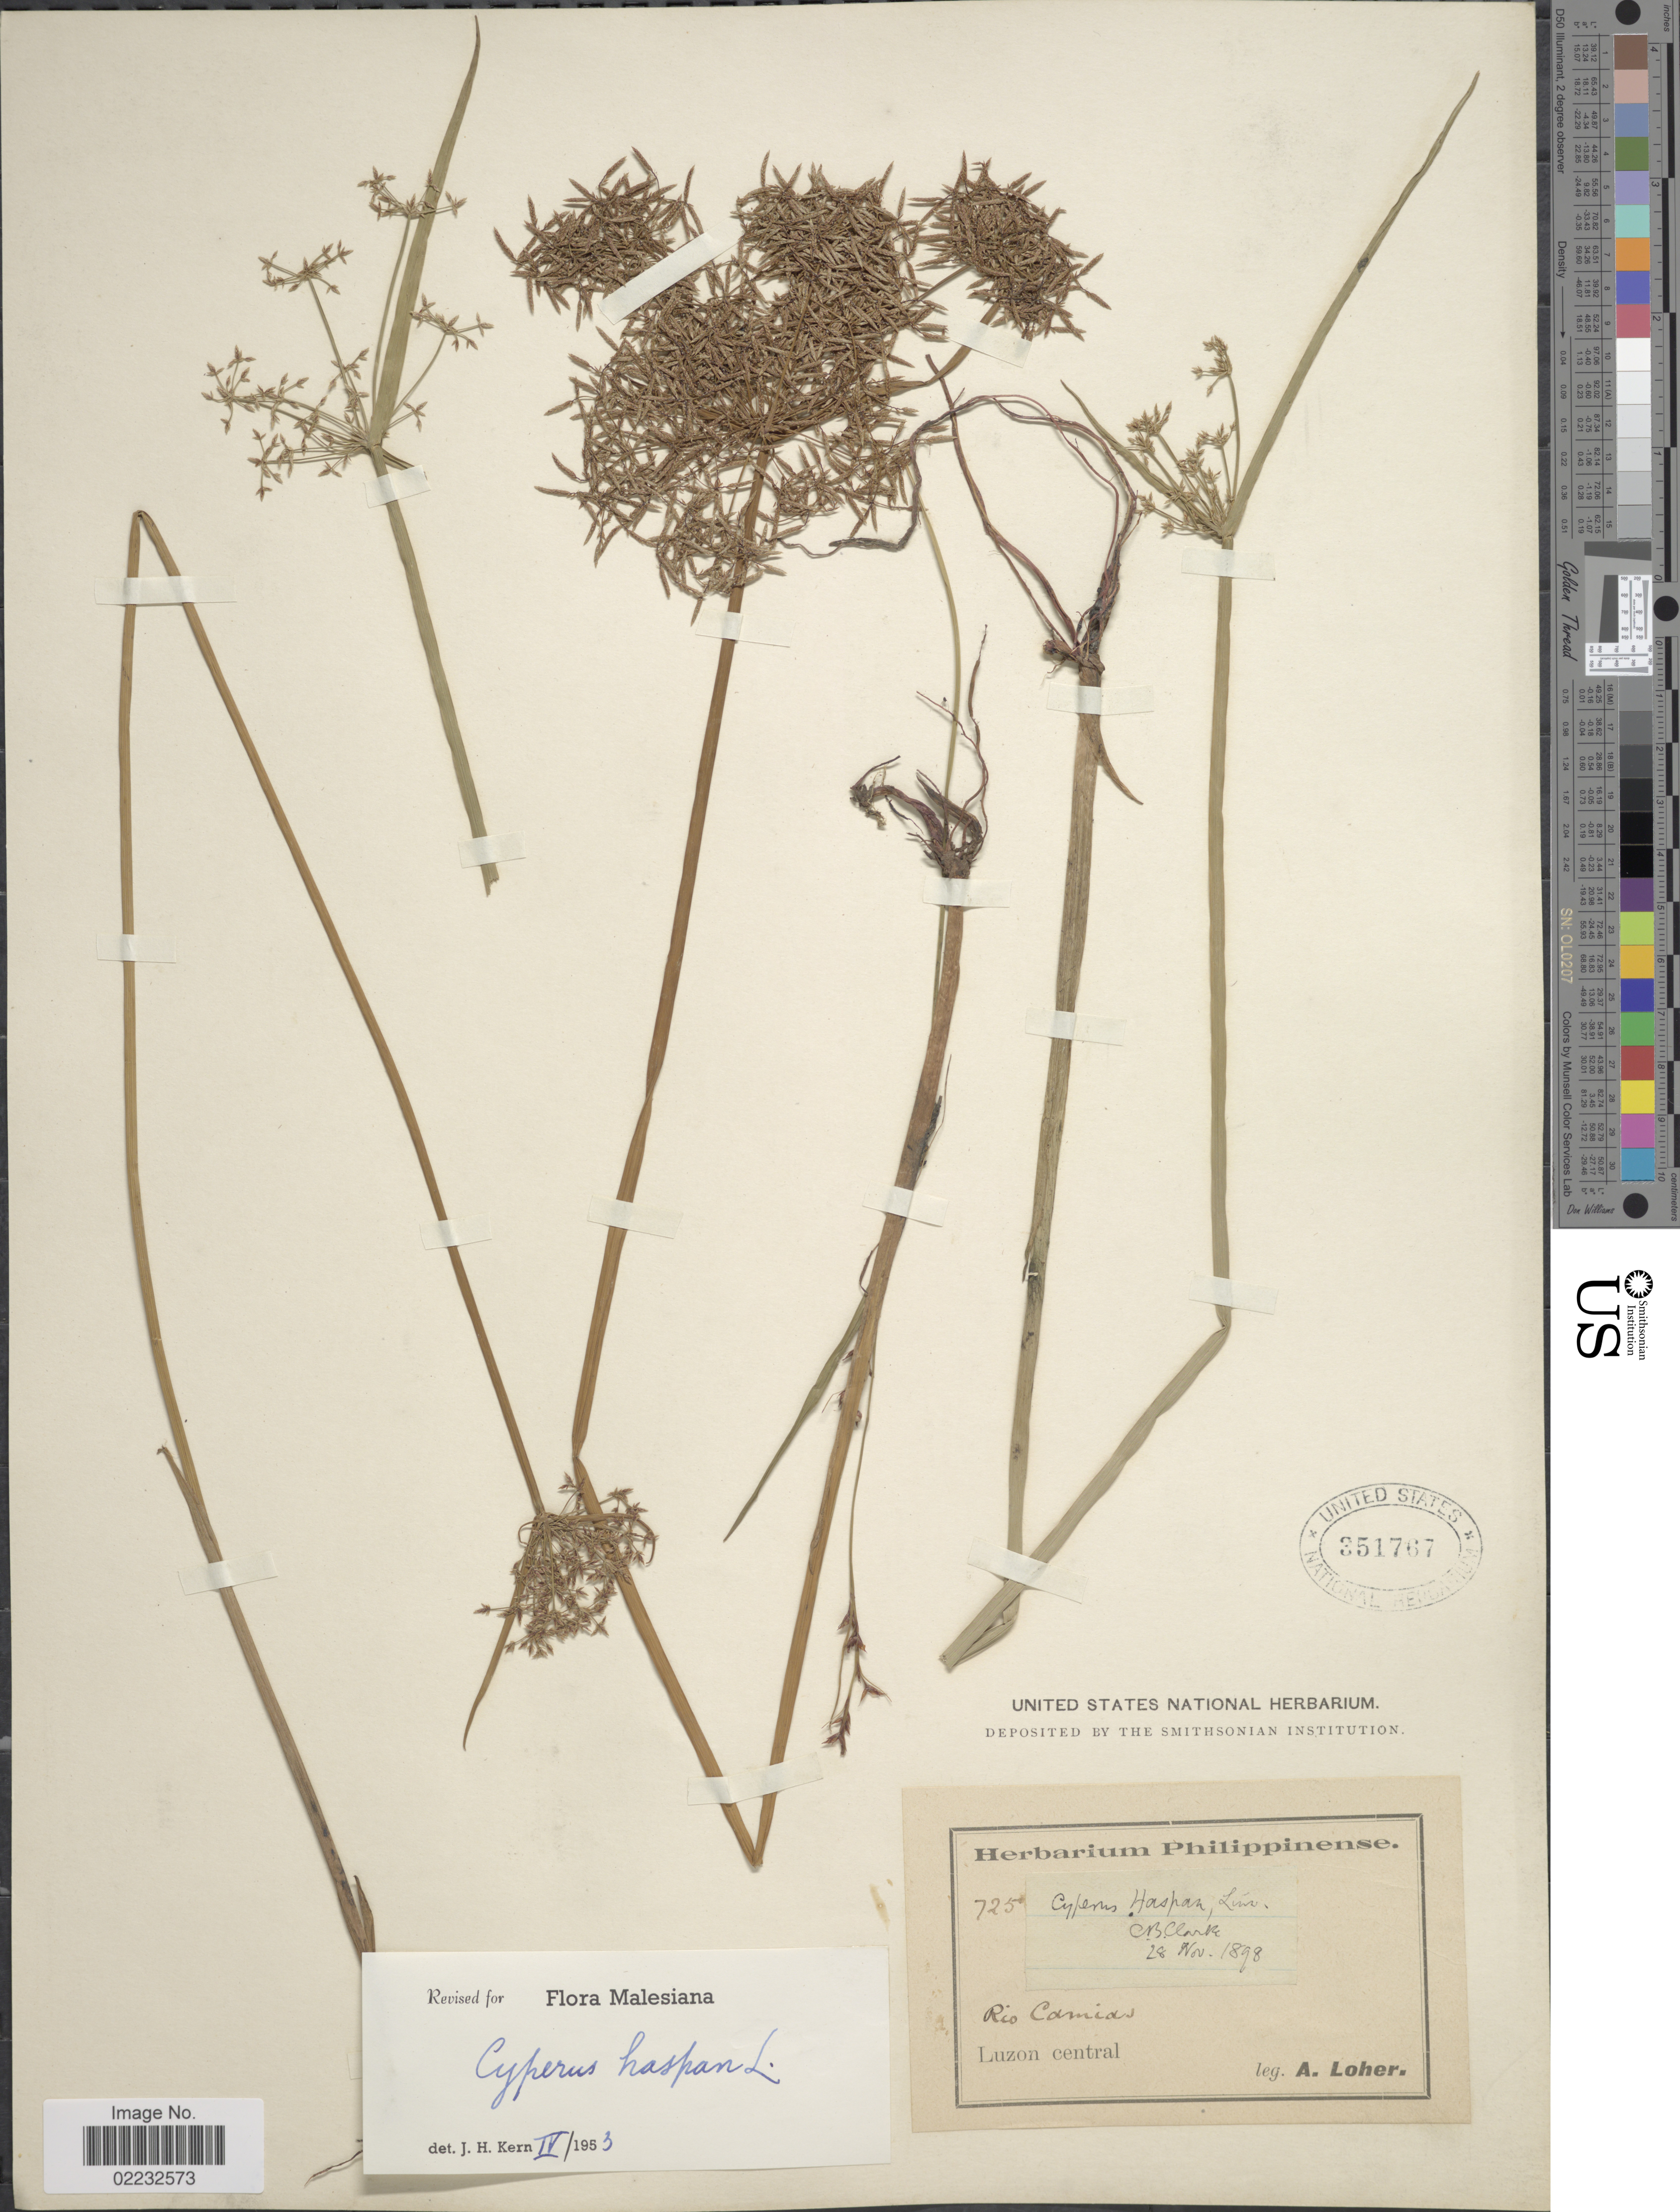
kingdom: Plantae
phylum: Tracheophyta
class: Liliopsida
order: Poales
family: Cyperaceae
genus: Cyperus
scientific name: Cyperus haspan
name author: L.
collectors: A. Loher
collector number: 725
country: Philippines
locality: Rio Camias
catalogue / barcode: US 351767